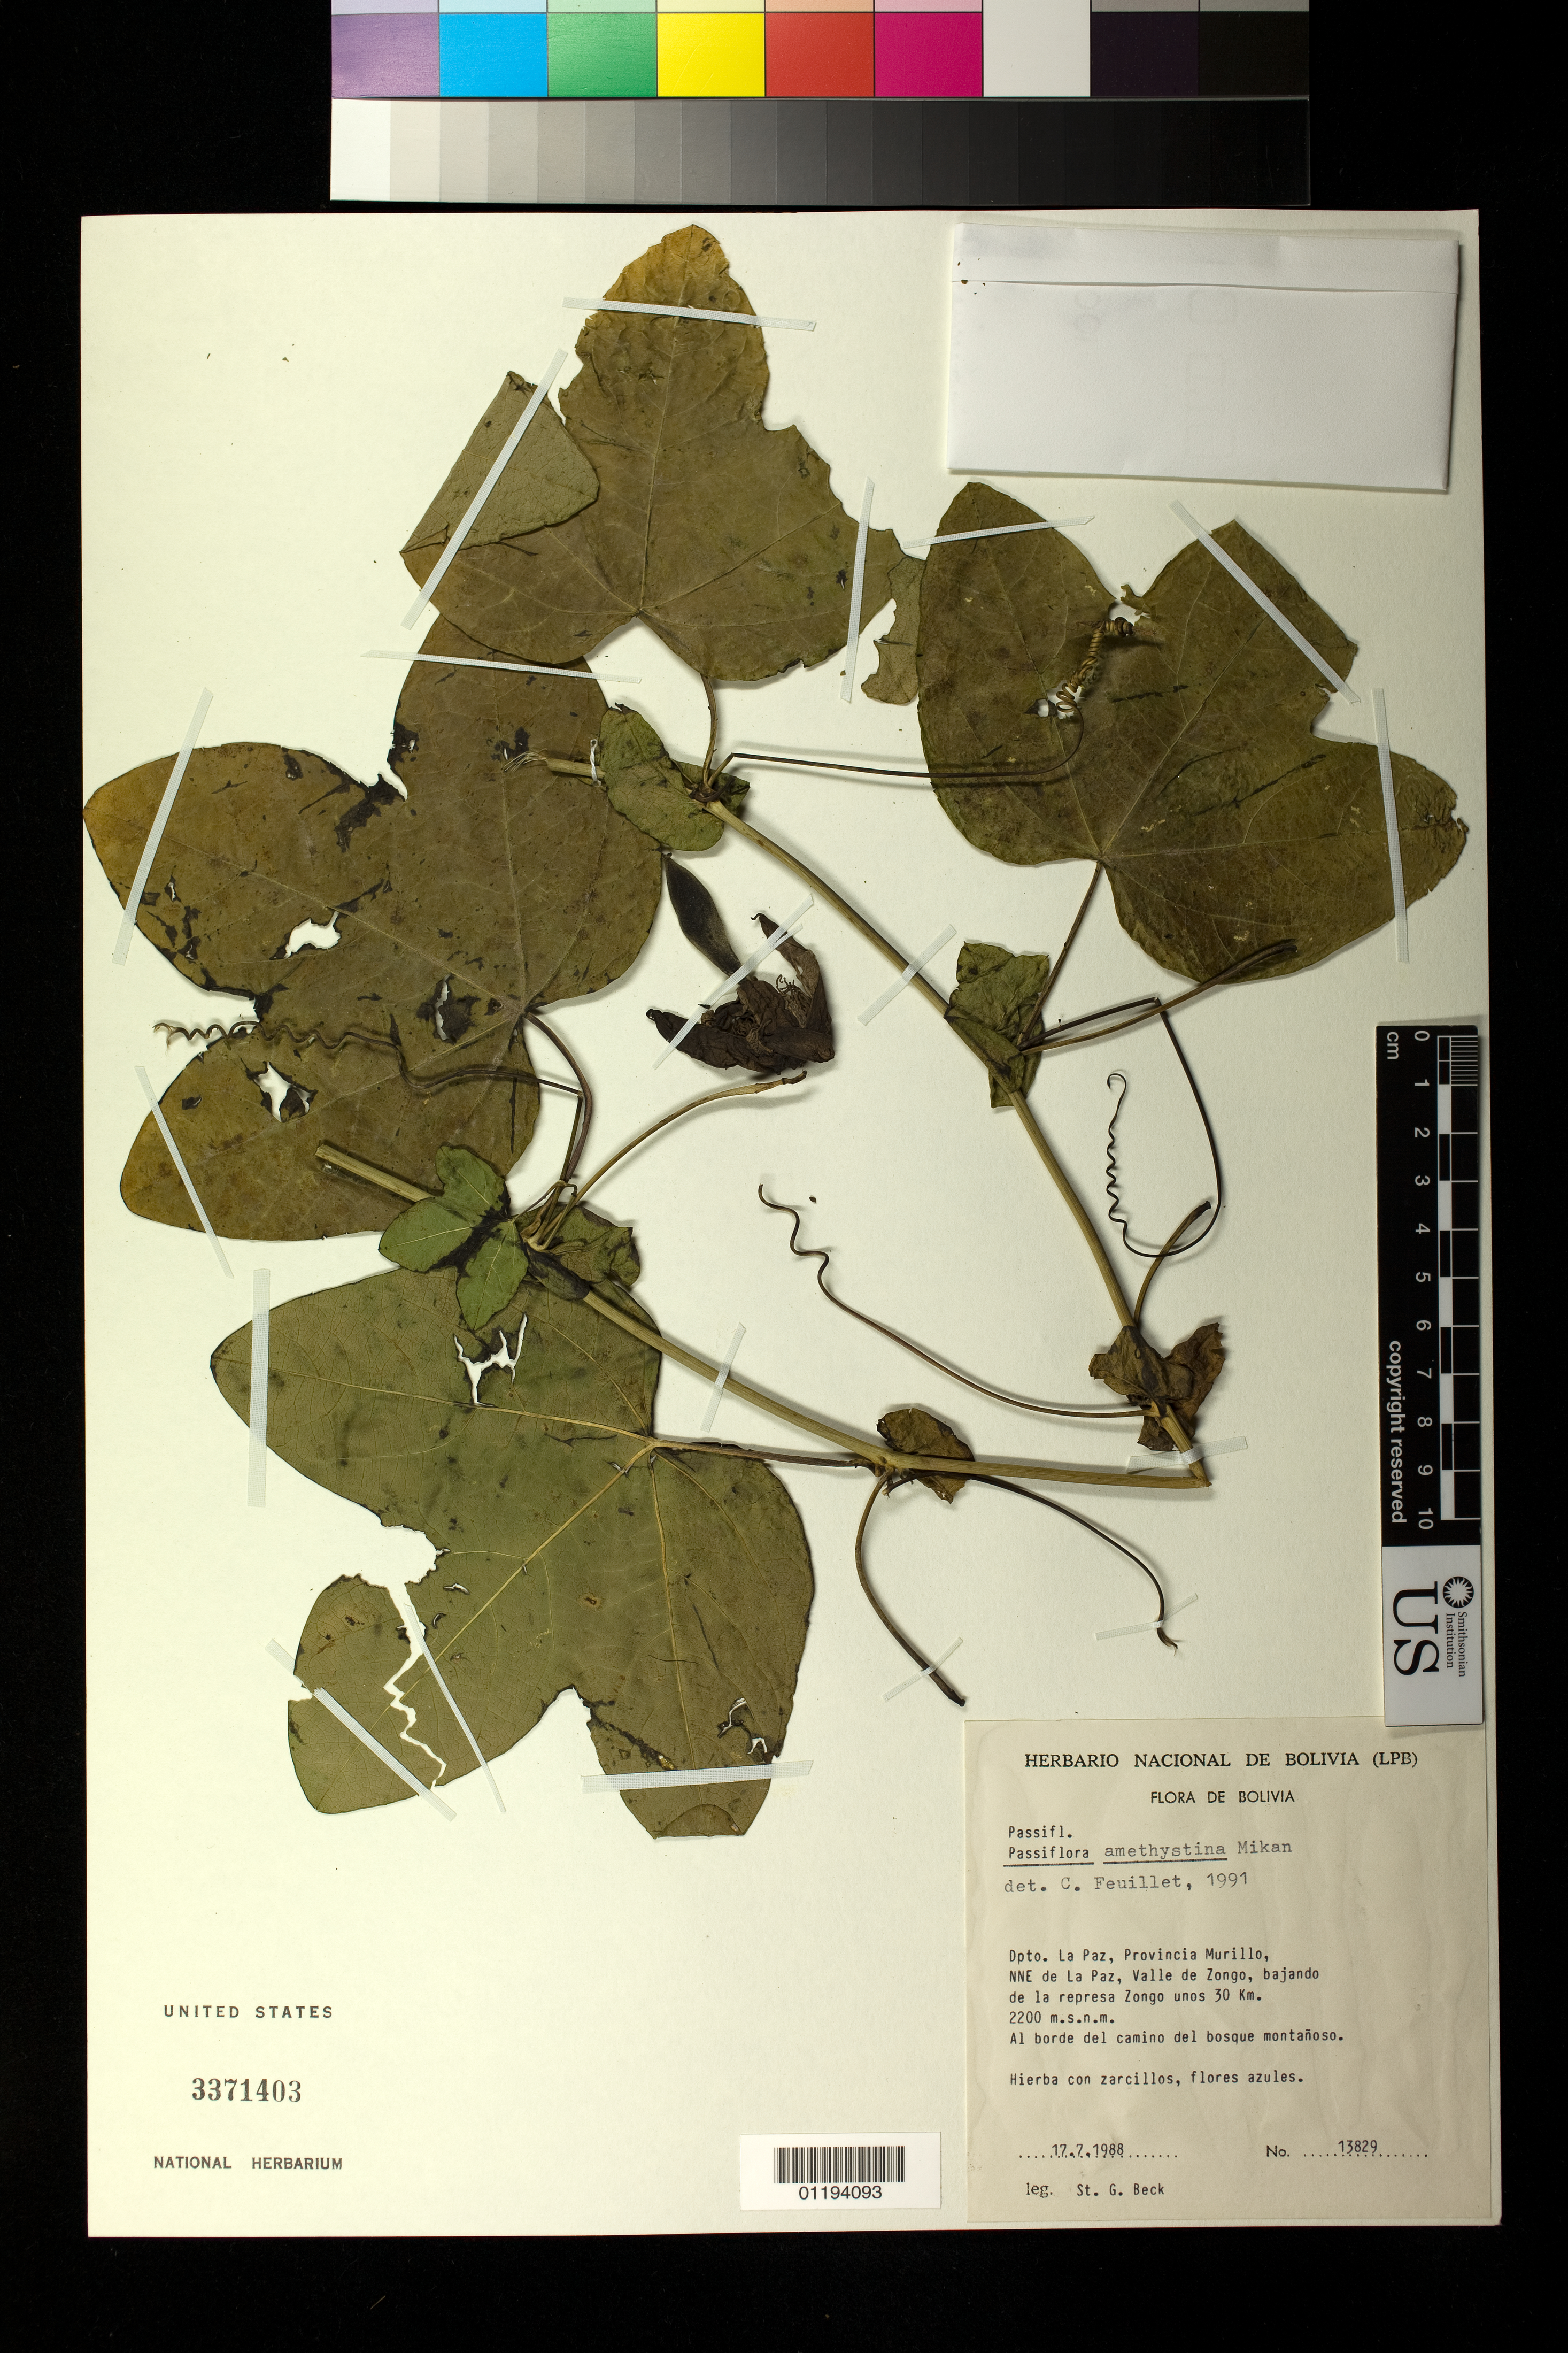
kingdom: Plantae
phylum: Tracheophyta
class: Magnoliopsida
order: Malpighiales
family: Passifloraceae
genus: Passiflora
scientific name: Passiflora amethystina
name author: J.C. Mikan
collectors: S. G. Beck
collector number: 13829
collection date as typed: Jul 17 1988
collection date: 1988-07-17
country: Bolivia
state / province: La Paz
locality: Dpto. La Paz, Provincia Murillo, NNE de La Paz, Valle de Zongo, bajando de la represa Zongo unos 30 Km. Al borde del camino del bosque montanoso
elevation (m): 2200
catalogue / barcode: US 3371403